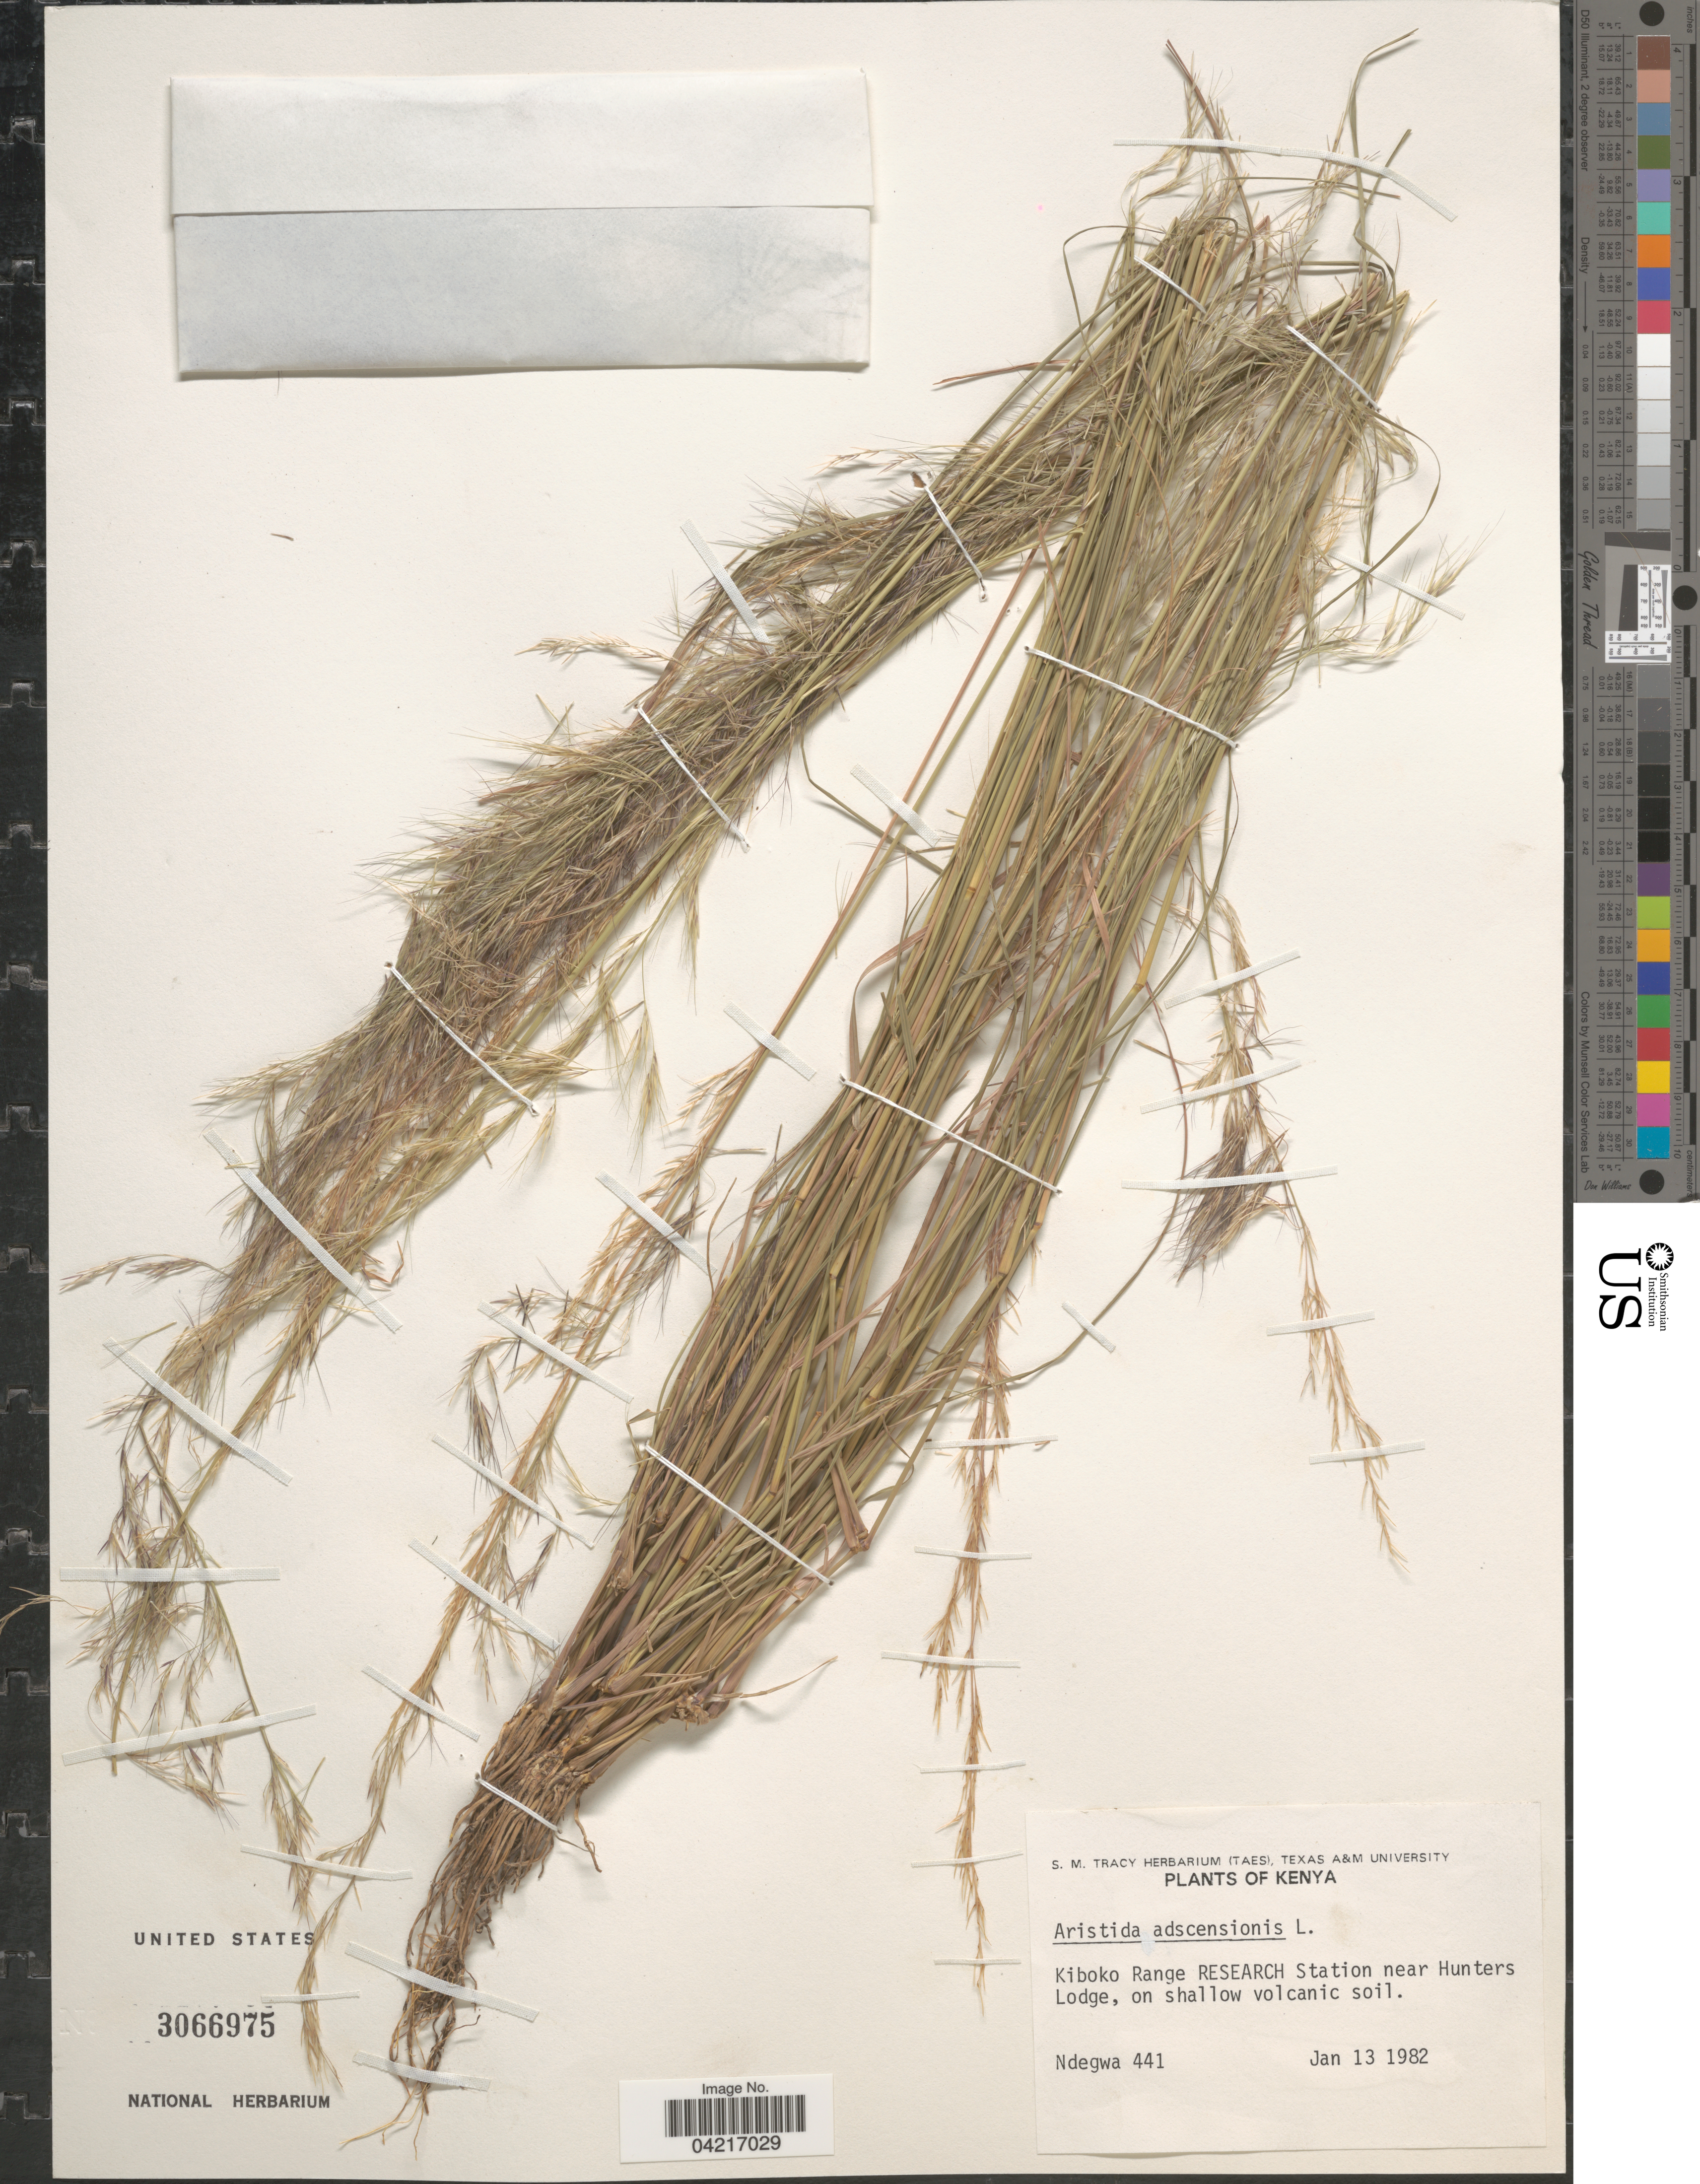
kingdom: Plantae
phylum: Tracheophyta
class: Liliopsida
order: Poales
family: Poaceae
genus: Aristida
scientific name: Aristida adscensionis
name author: L.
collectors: -. Ndegwa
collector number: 441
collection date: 1982-01-13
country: Kenya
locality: Kiboko Range Research Station near Hunters Lodge, on shallow volcanic soil.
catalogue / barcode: US 3066975